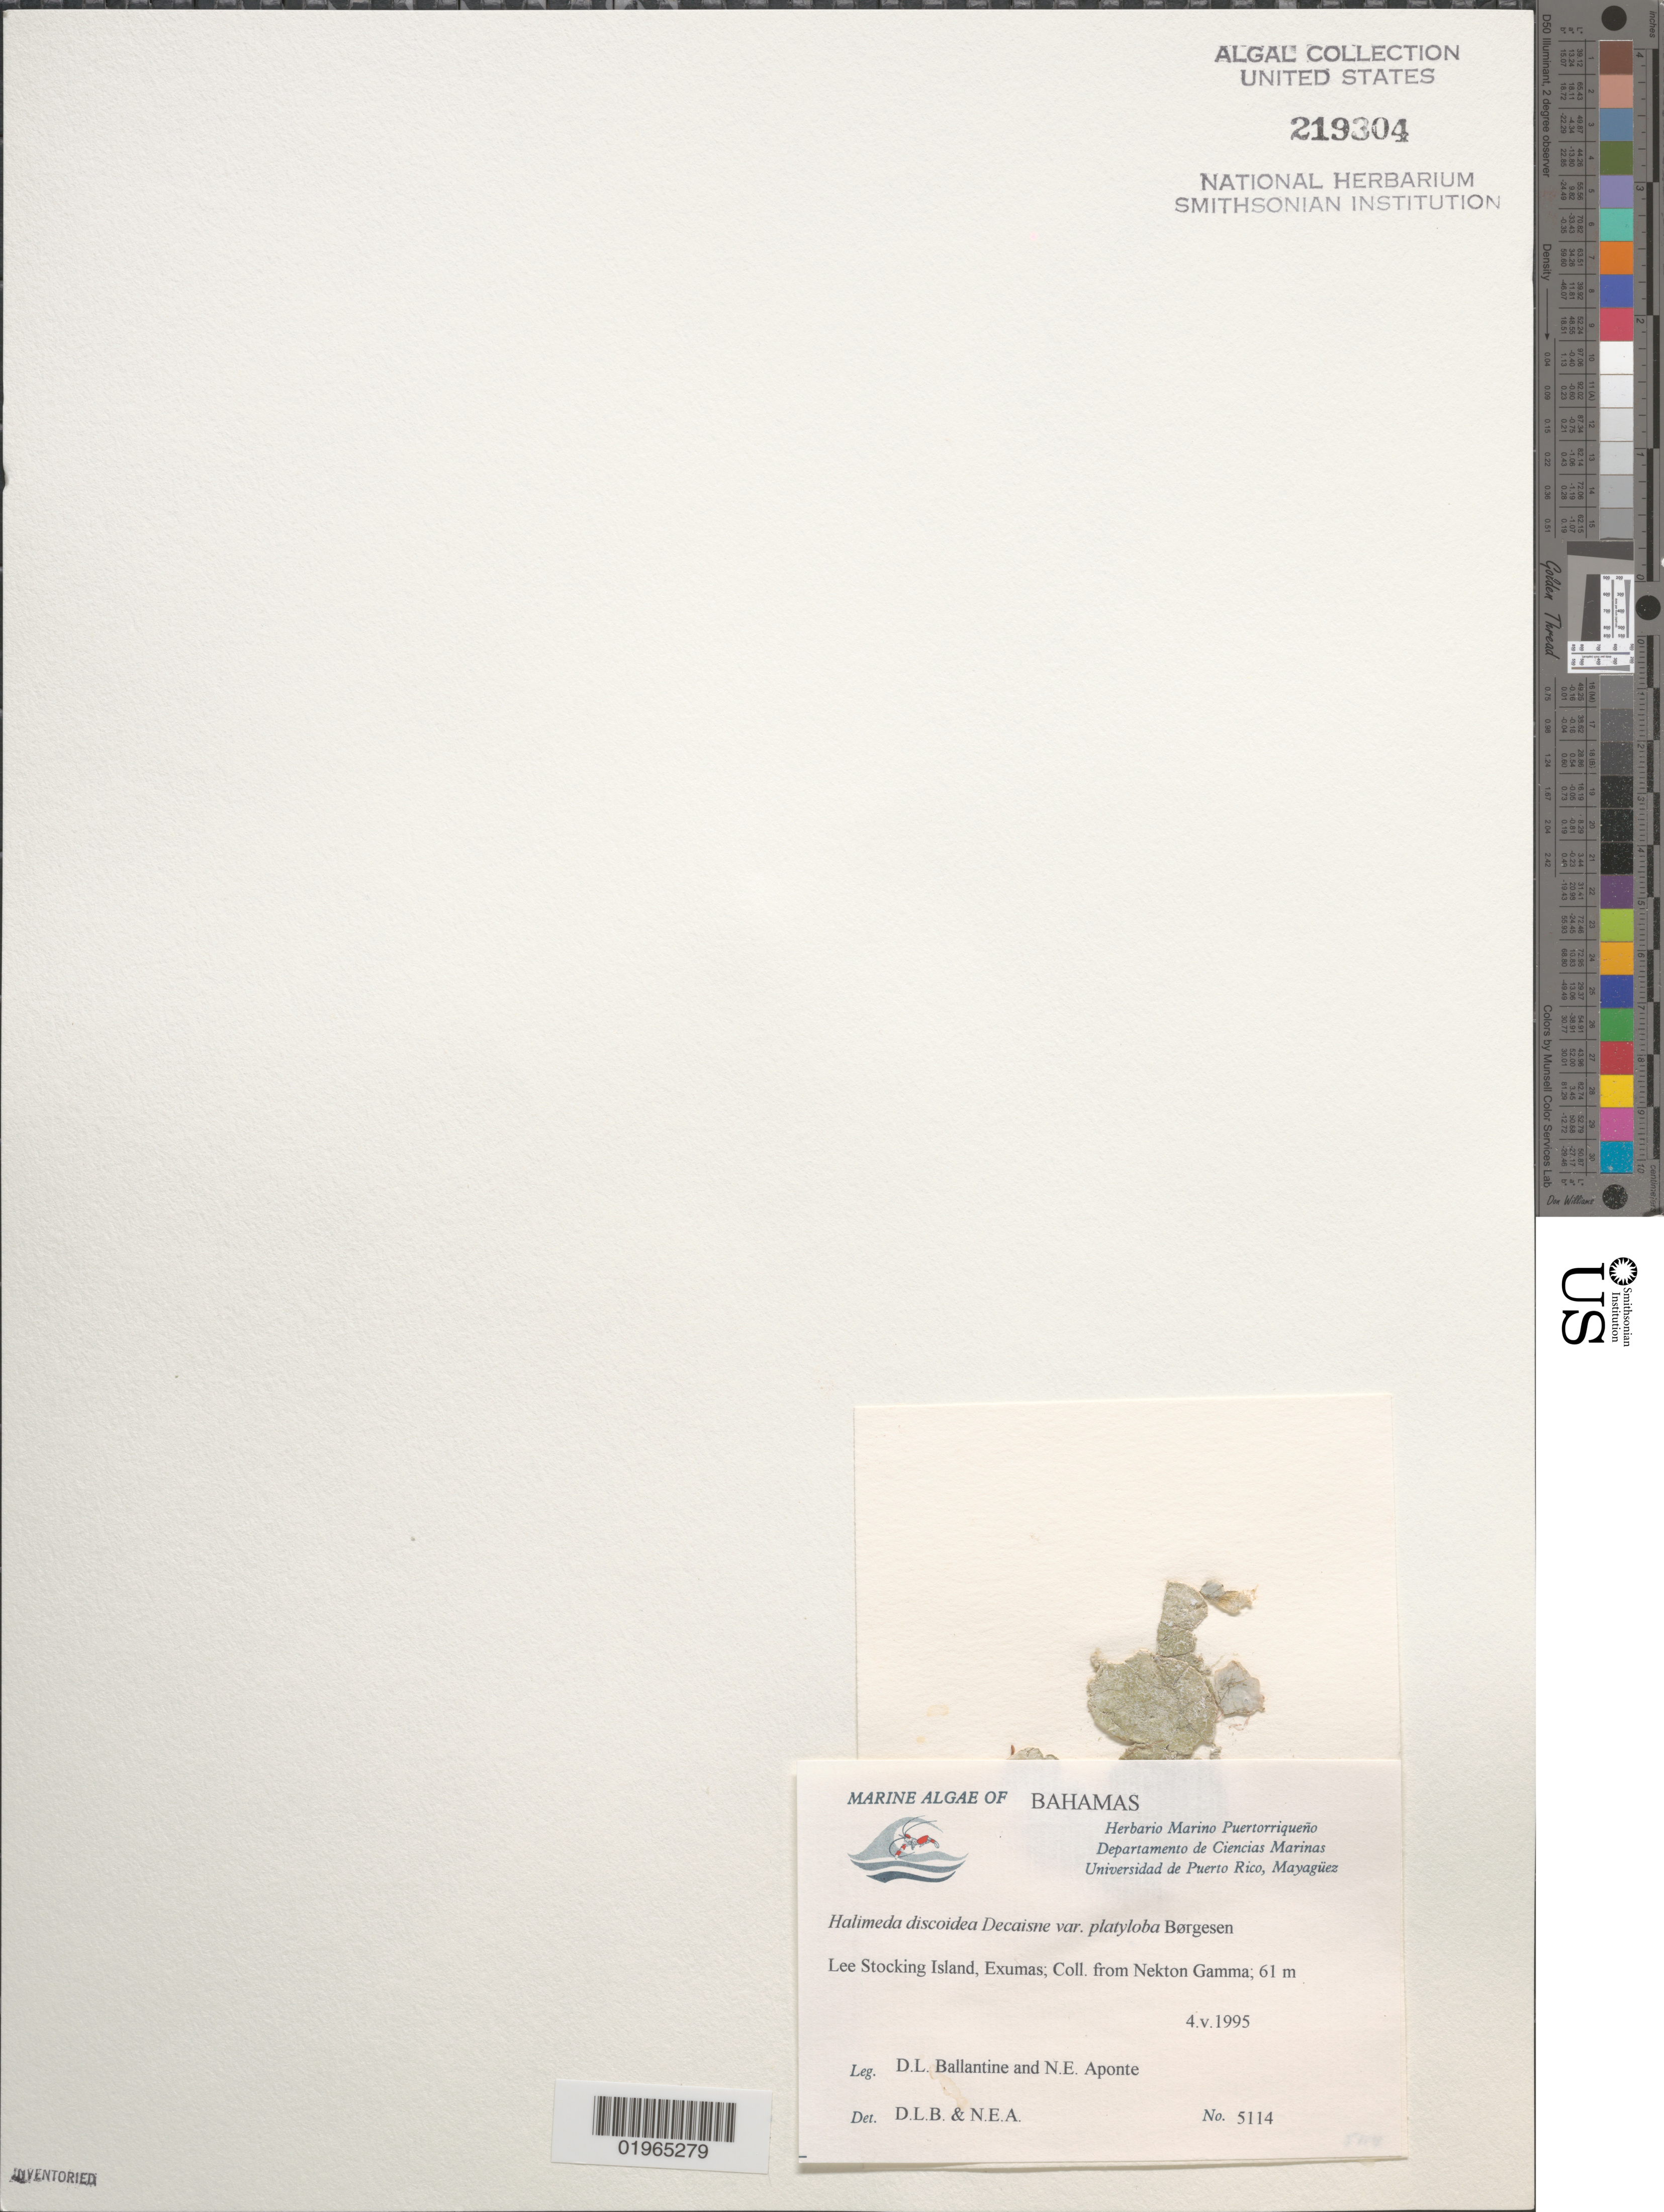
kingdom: Plantae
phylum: Chlorophyta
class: Ulvophyceae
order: Bryopsidales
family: Halimedaceae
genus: Halimeda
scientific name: Halimeda discoidea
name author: Decne.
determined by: Ballantine, D. L.; Aponte, N. E.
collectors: D.L. Ballantine & N. E. Aponte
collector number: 5114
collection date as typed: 04 May 1995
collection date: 1995-05-04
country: Bahamas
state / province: Exumas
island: Lee Stocking Island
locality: Nekton Gamma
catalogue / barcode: US 219304